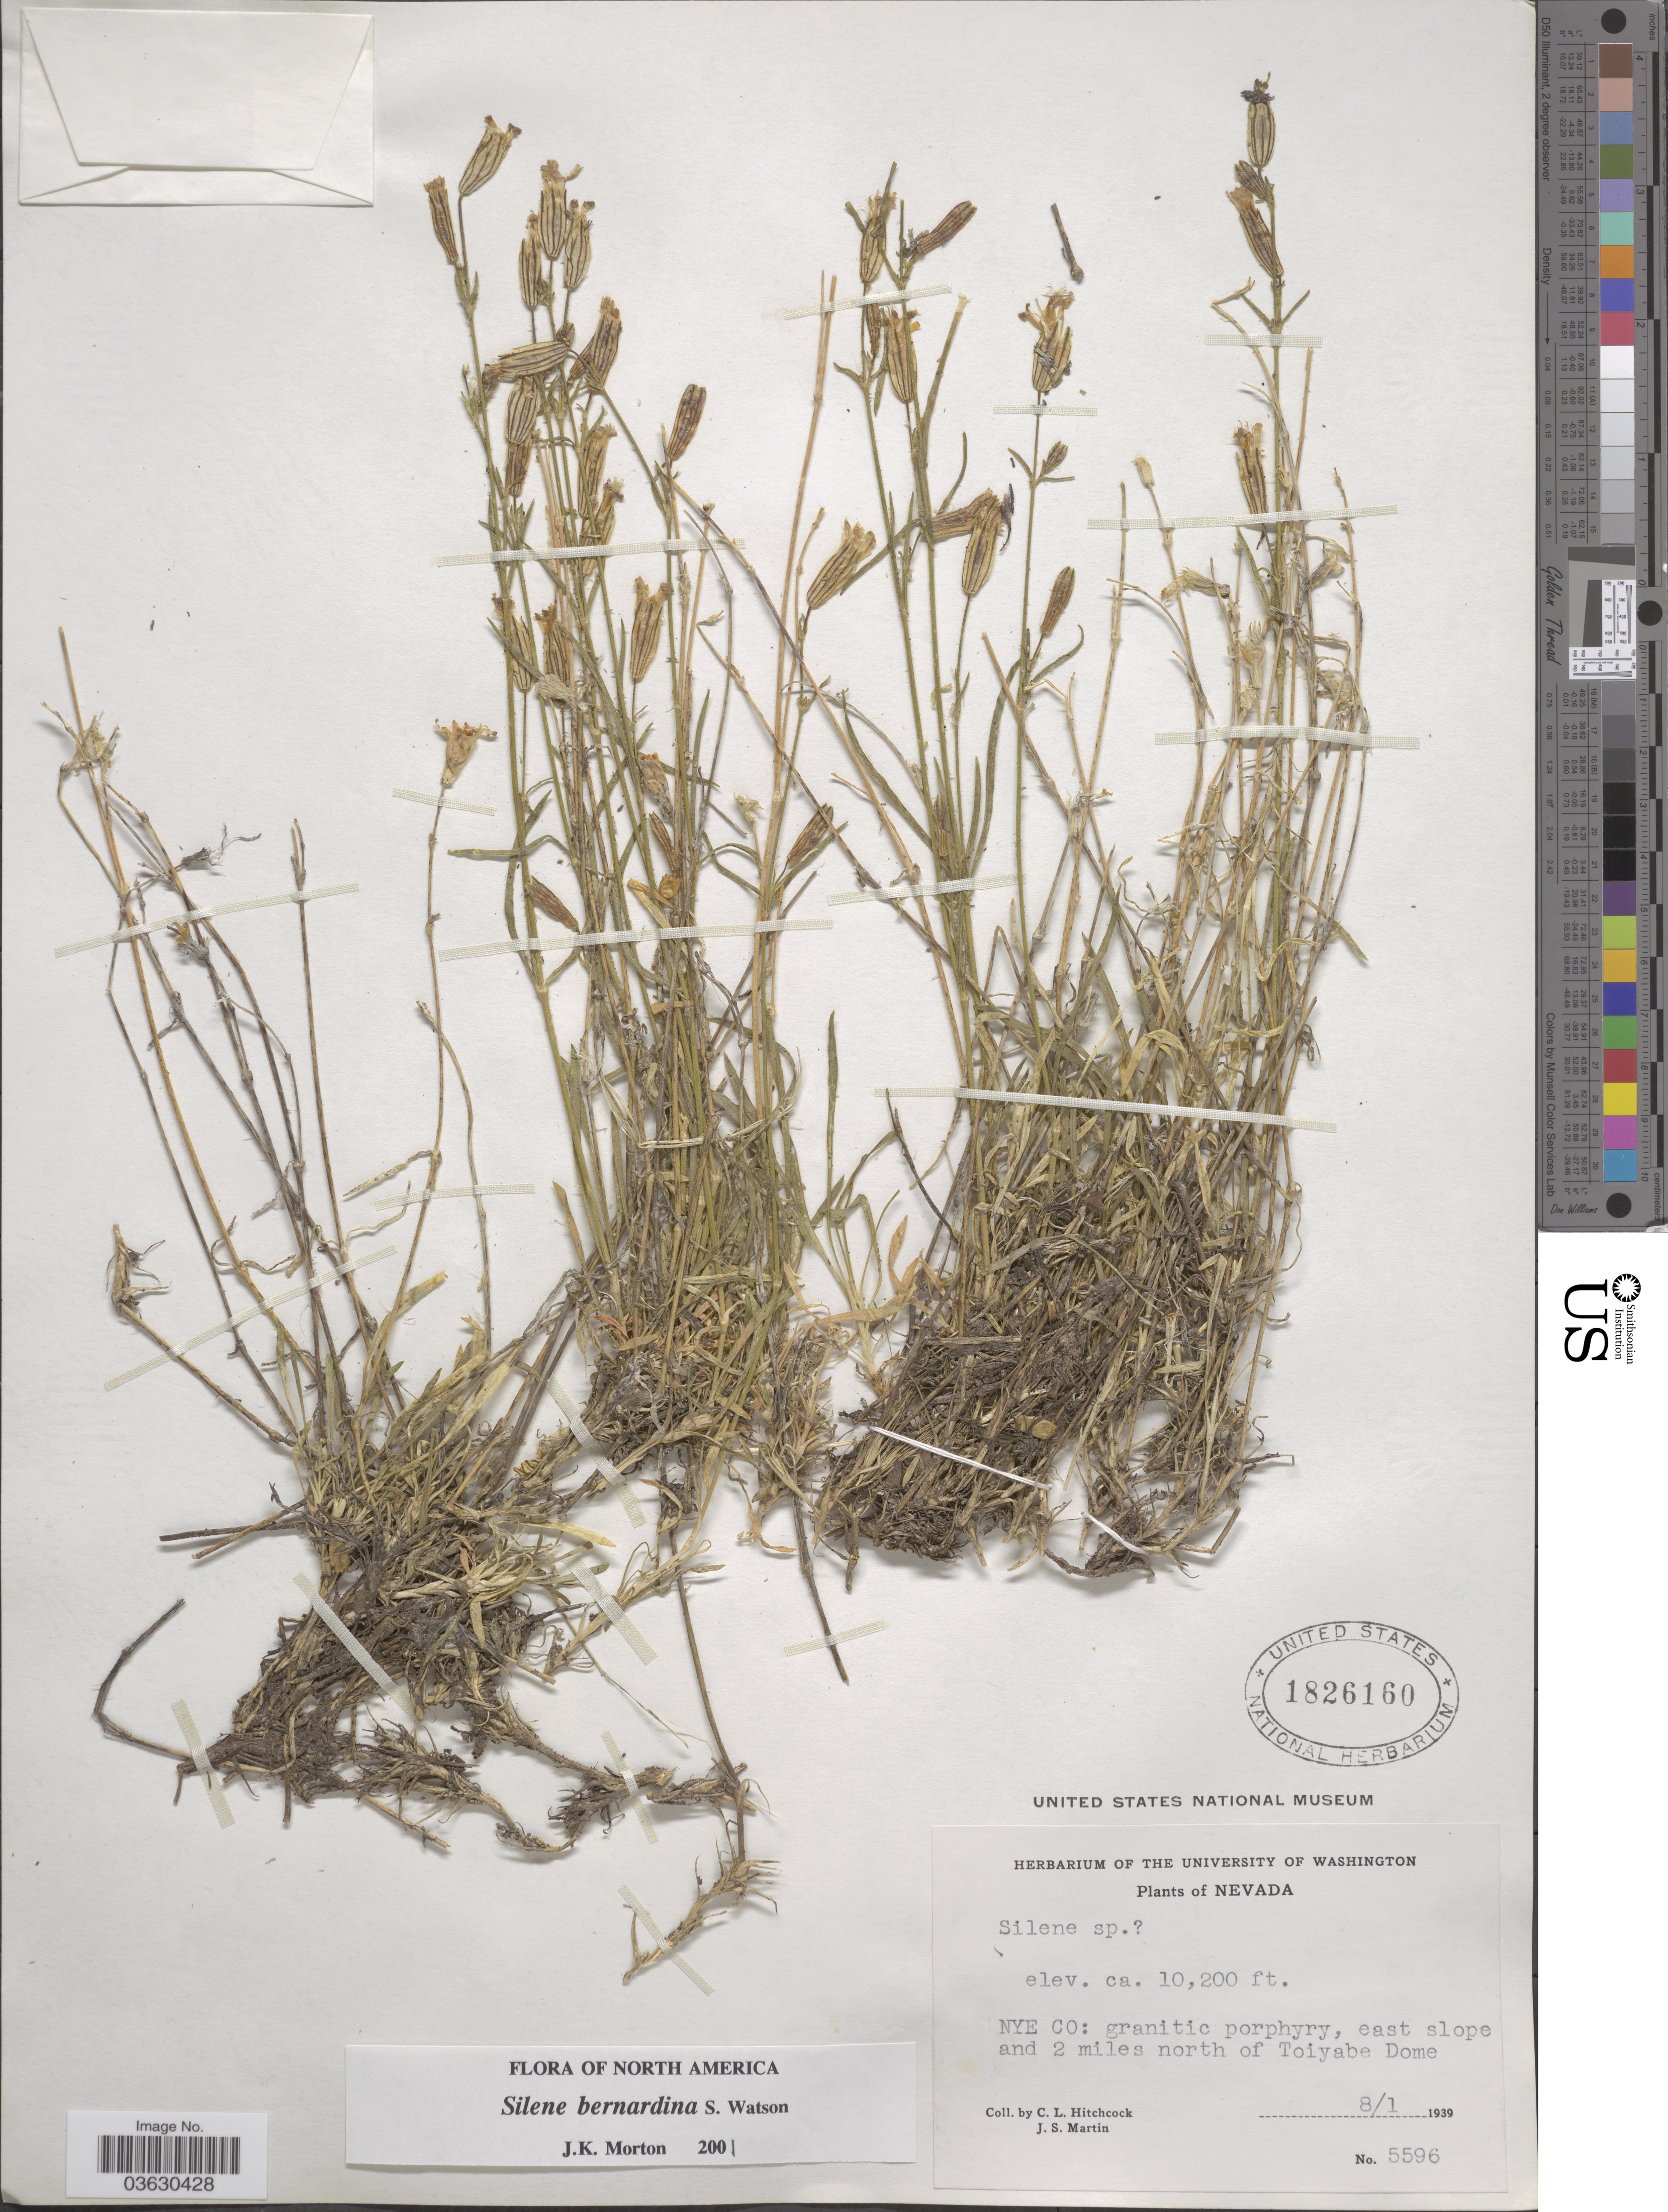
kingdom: Plantae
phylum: Tracheophyta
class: Magnoliopsida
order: Caryophyllales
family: Caryophyllaceae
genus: Silene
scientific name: Silene bernardina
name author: S. Watson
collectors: C. L. Hitchcock & J. S. Martin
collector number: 5596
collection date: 1939-08-01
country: United States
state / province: Nevada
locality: Nye Co: granitic porphyry, east slope and 2 miles north of Toiyabe Dome.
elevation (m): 3109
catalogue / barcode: US 1826160